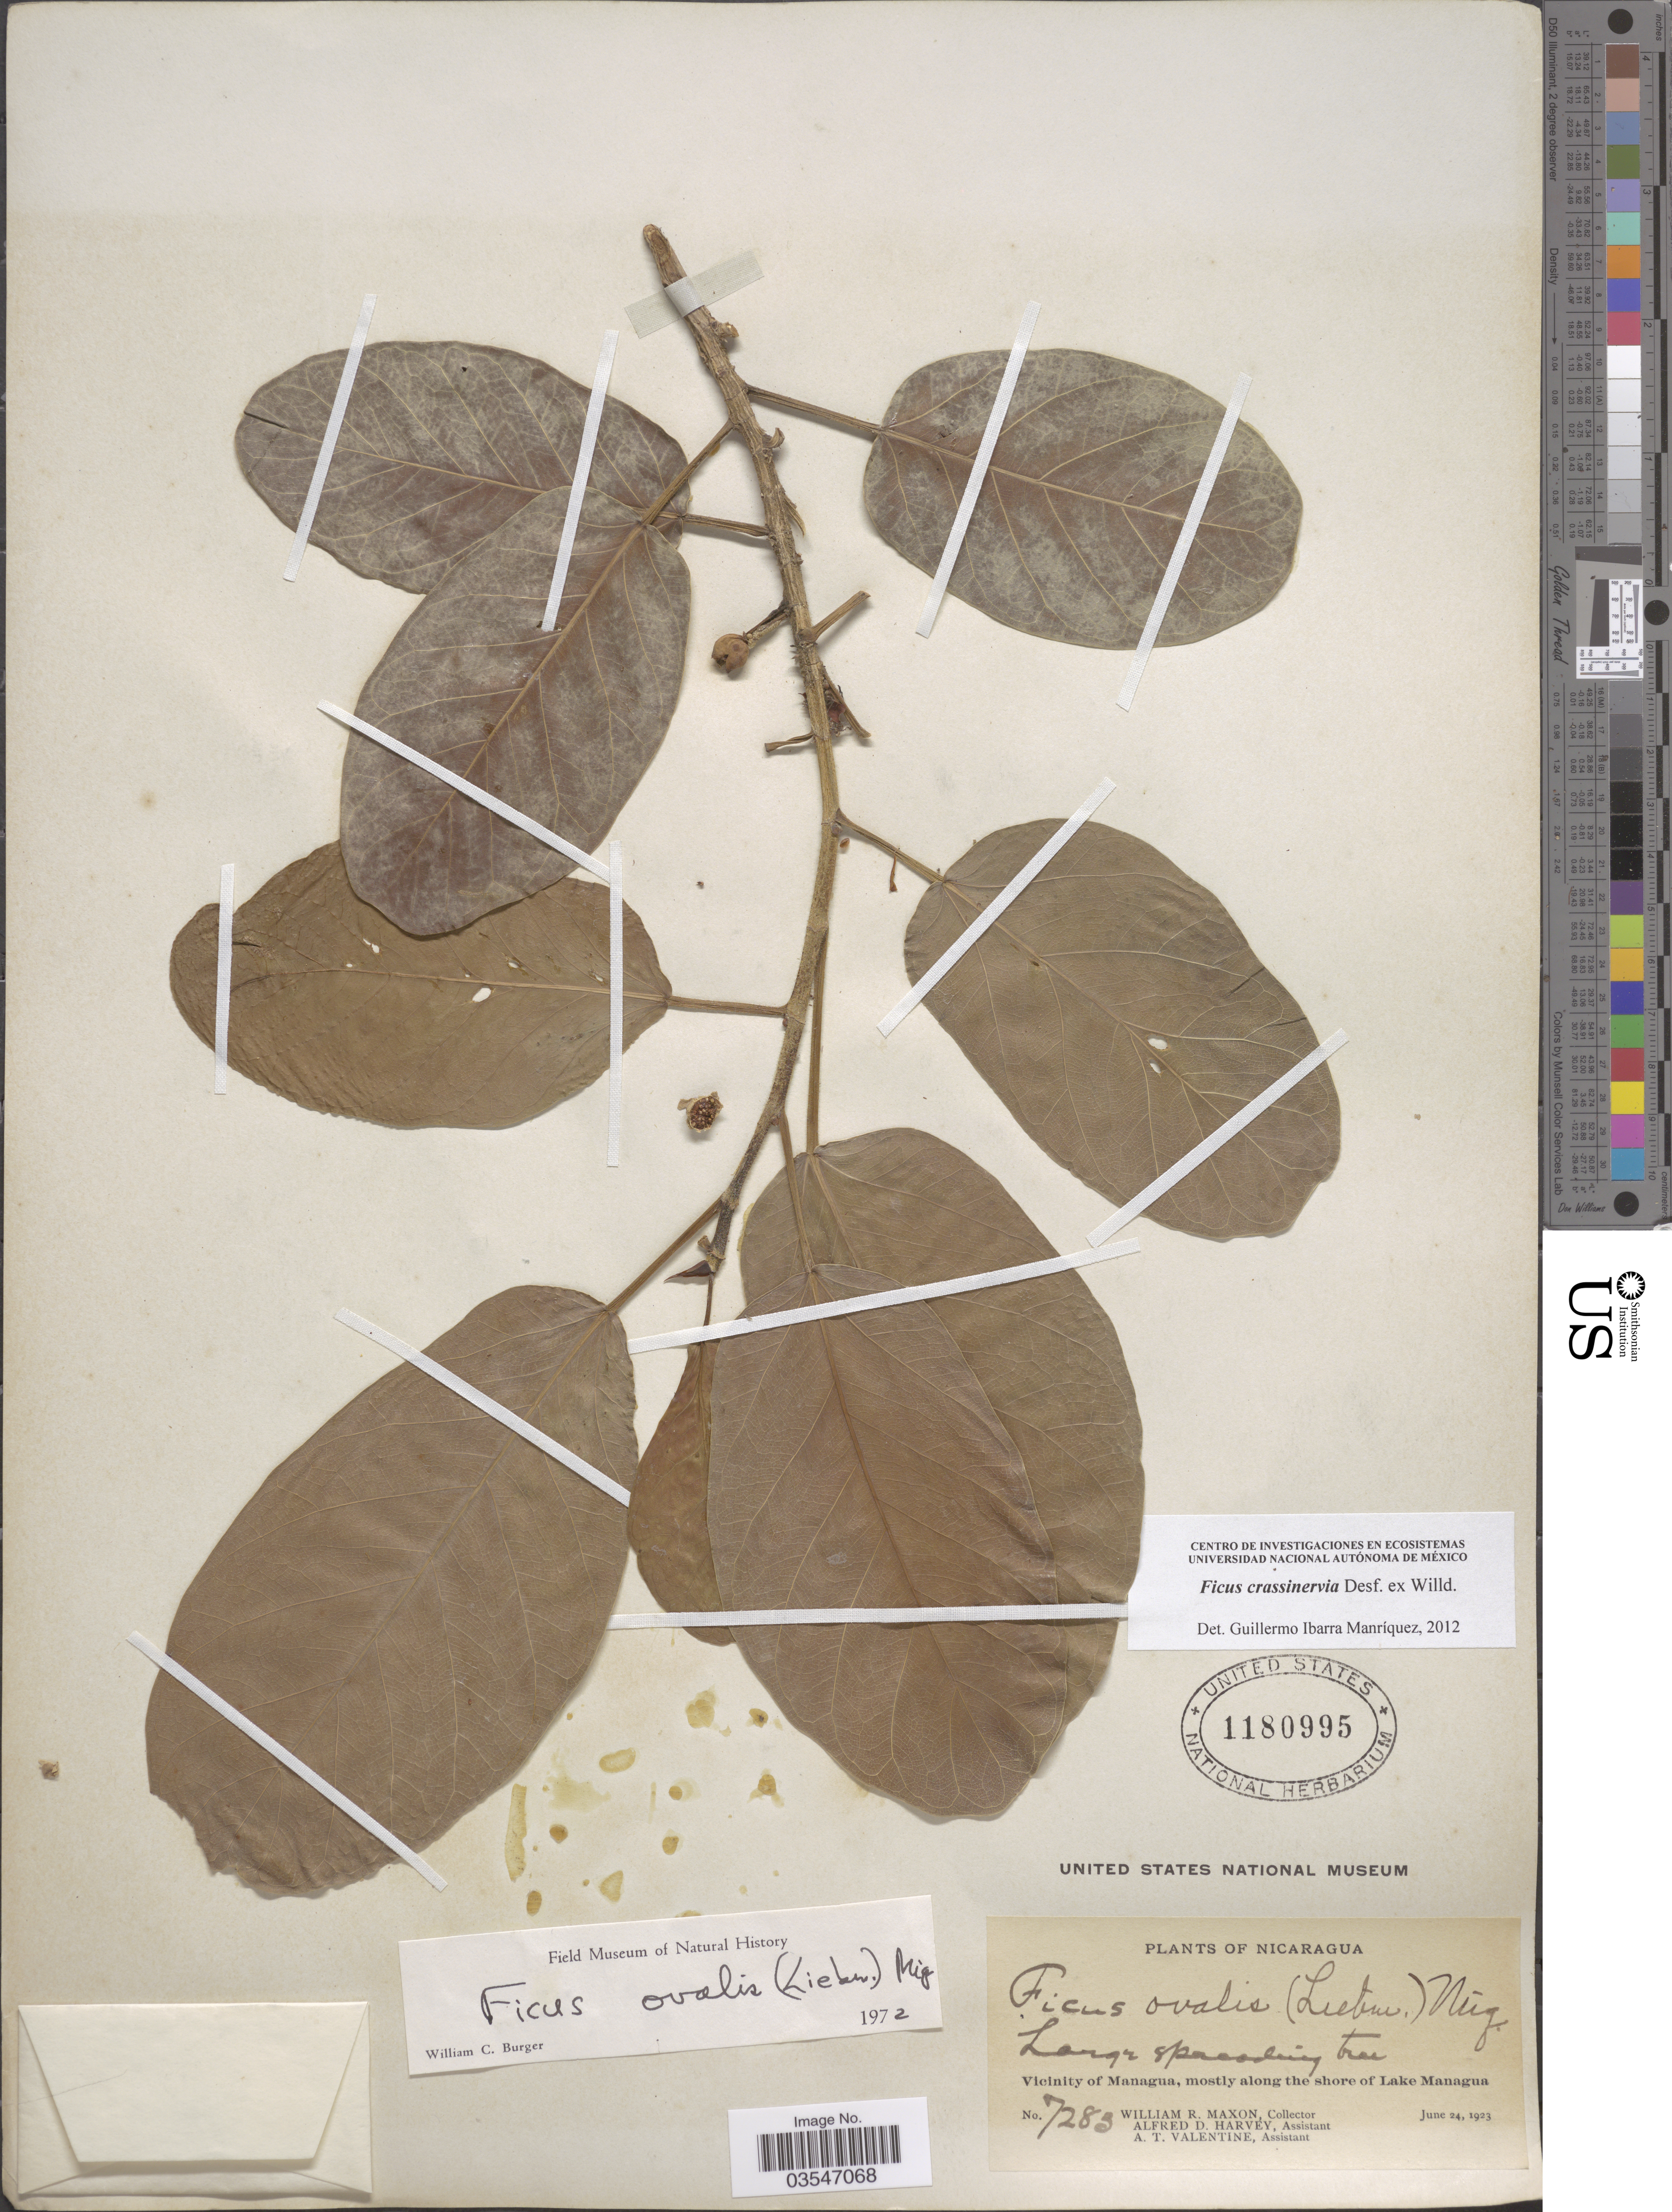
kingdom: Plantae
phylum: Tracheophyta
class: Magnoliopsida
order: Rosales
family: Moraceae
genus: Ficus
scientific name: Ficus crassinervia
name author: Desf. ex Willd.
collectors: W. R. Maxon, A. D. Harvey & A. Valentine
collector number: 7283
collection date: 1923-06-24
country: Nicaragua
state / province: Managua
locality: Vicinity of Managua, mostly along the shore of Lake Managua.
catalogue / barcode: US 1180995